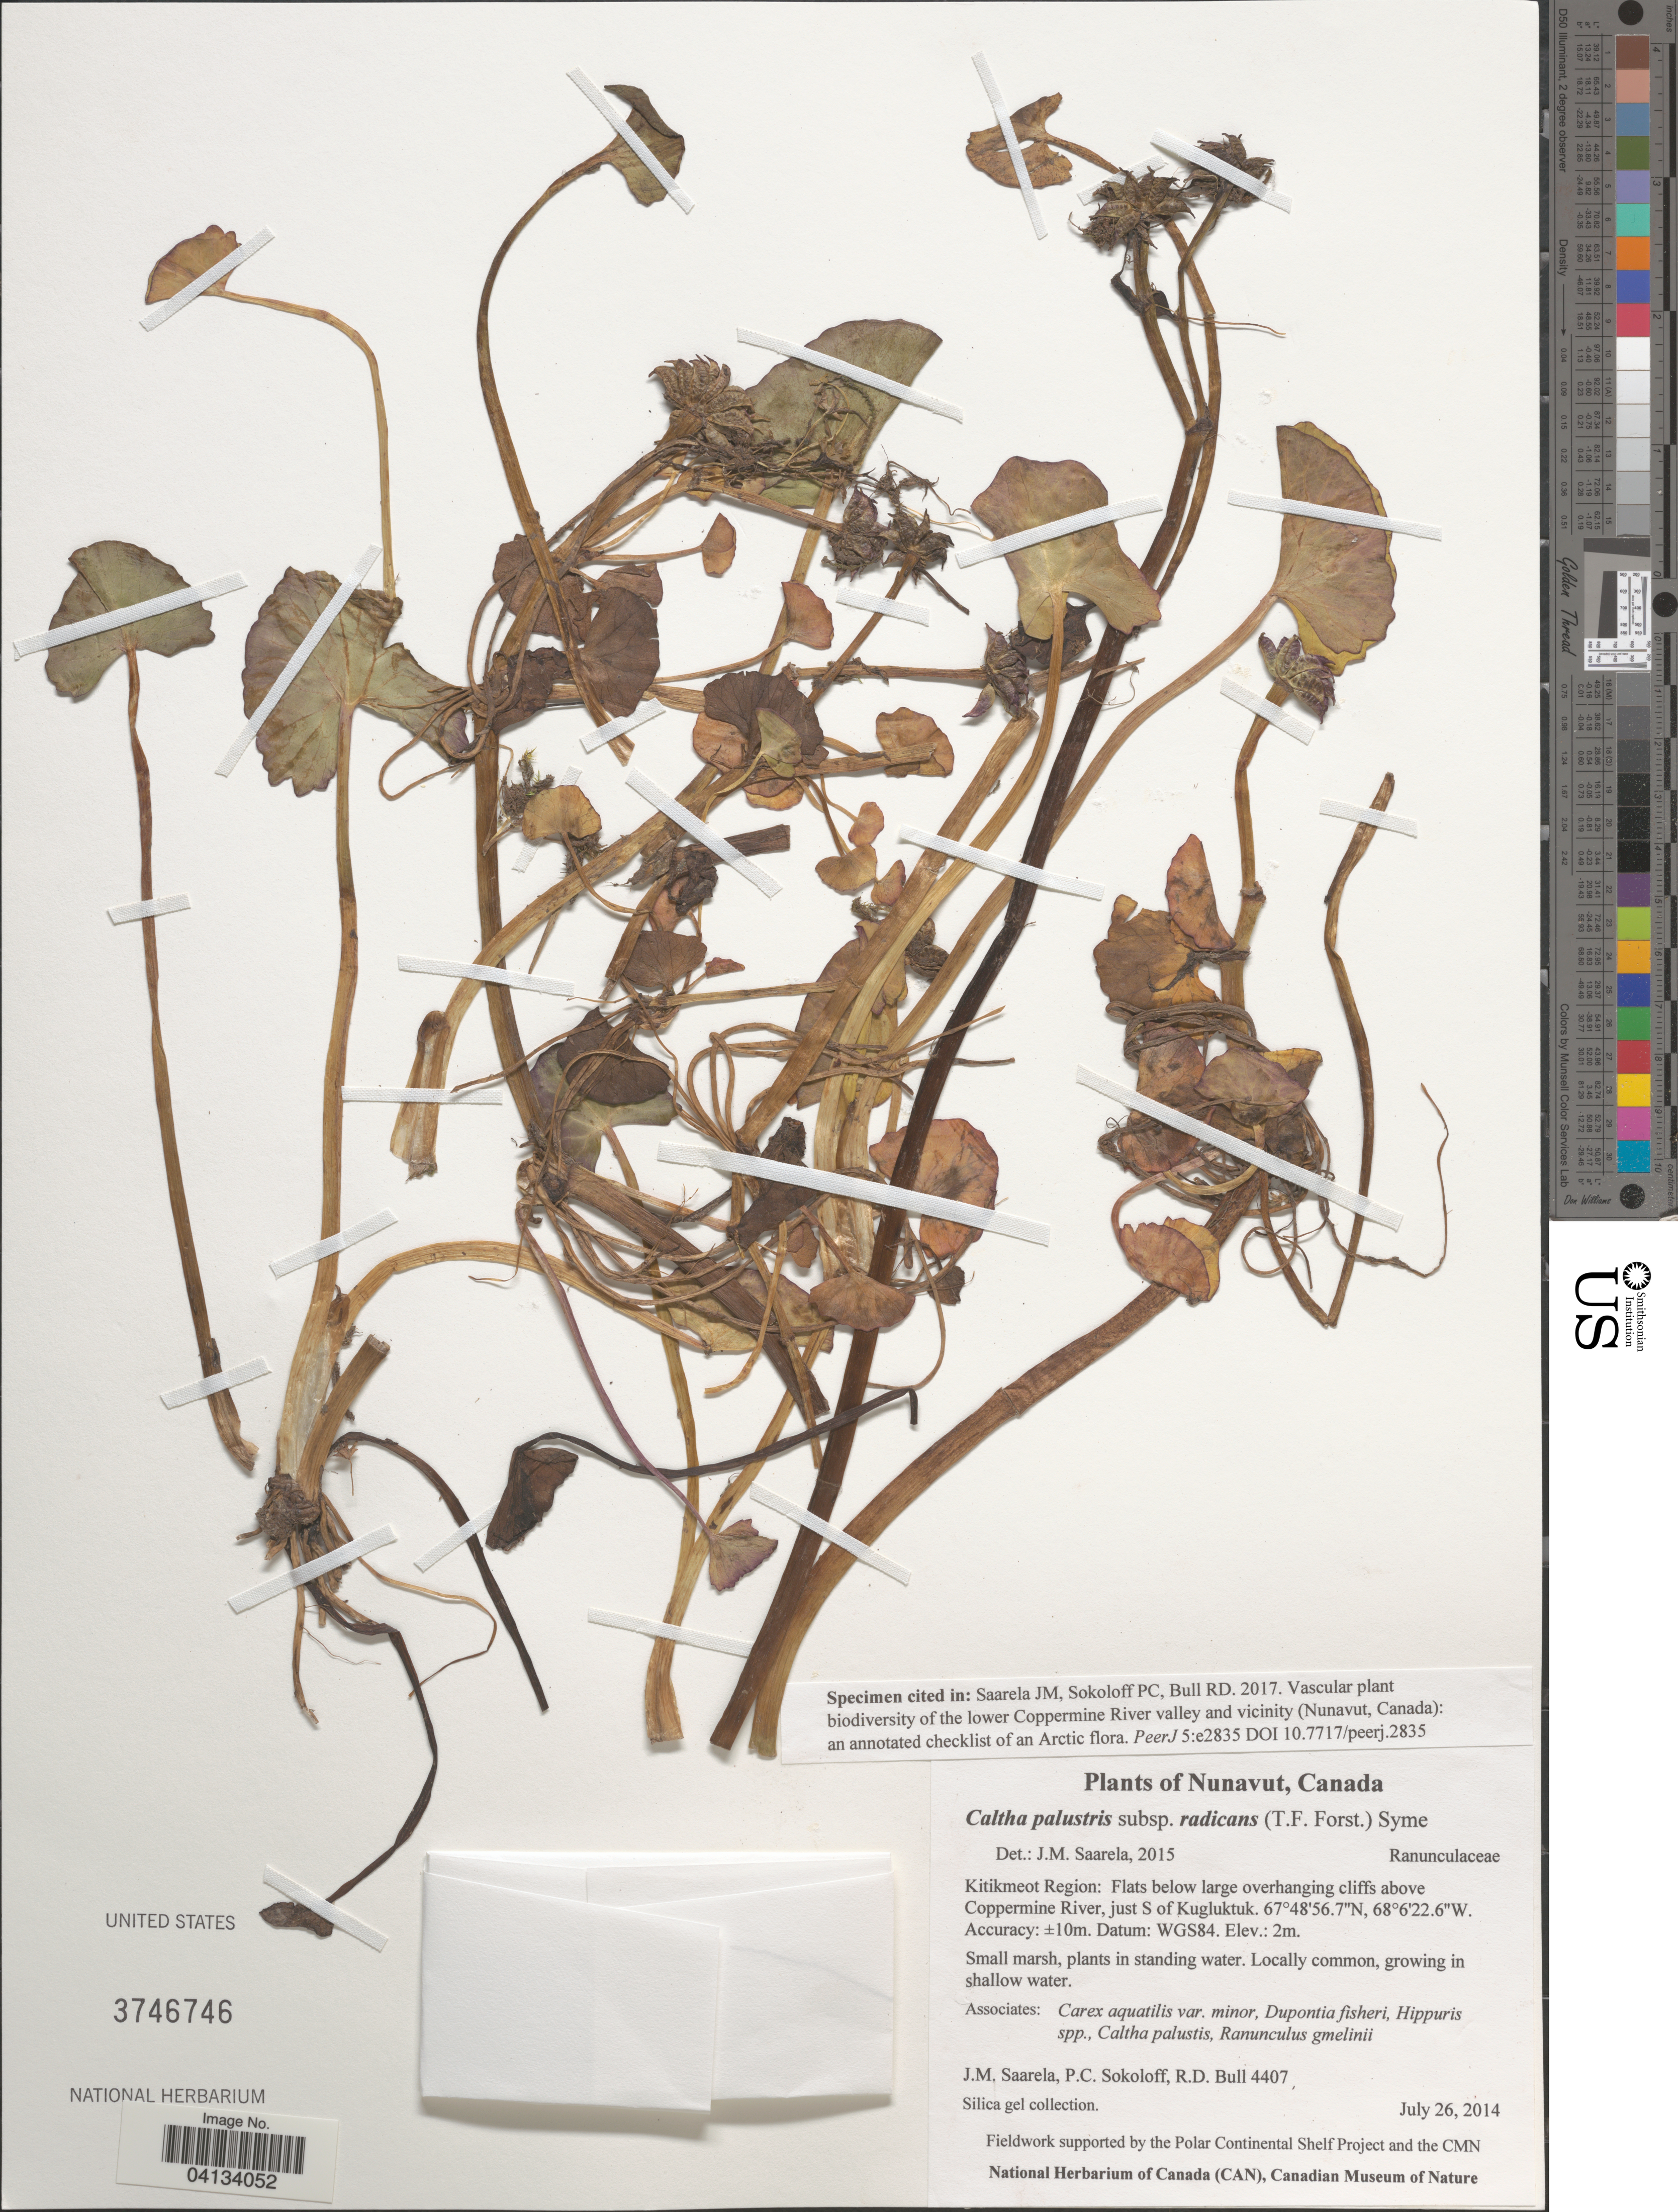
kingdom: Plantae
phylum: Tracheophyta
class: Magnoliopsida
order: Ranunculales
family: Ranunculaceae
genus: Caltha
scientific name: Caltha palustris subsp. radicans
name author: (T.F. Forst) Hook.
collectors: J. Saarela, P. Sokoloff & R. Bull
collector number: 4407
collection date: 2014-07-26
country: Canada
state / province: Nunavut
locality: Kitikmeot Region: Flats below large overhanging cliffs above Coppermine River, just S of Kugluktuk. WGS84.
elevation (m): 2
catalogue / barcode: US 3746746